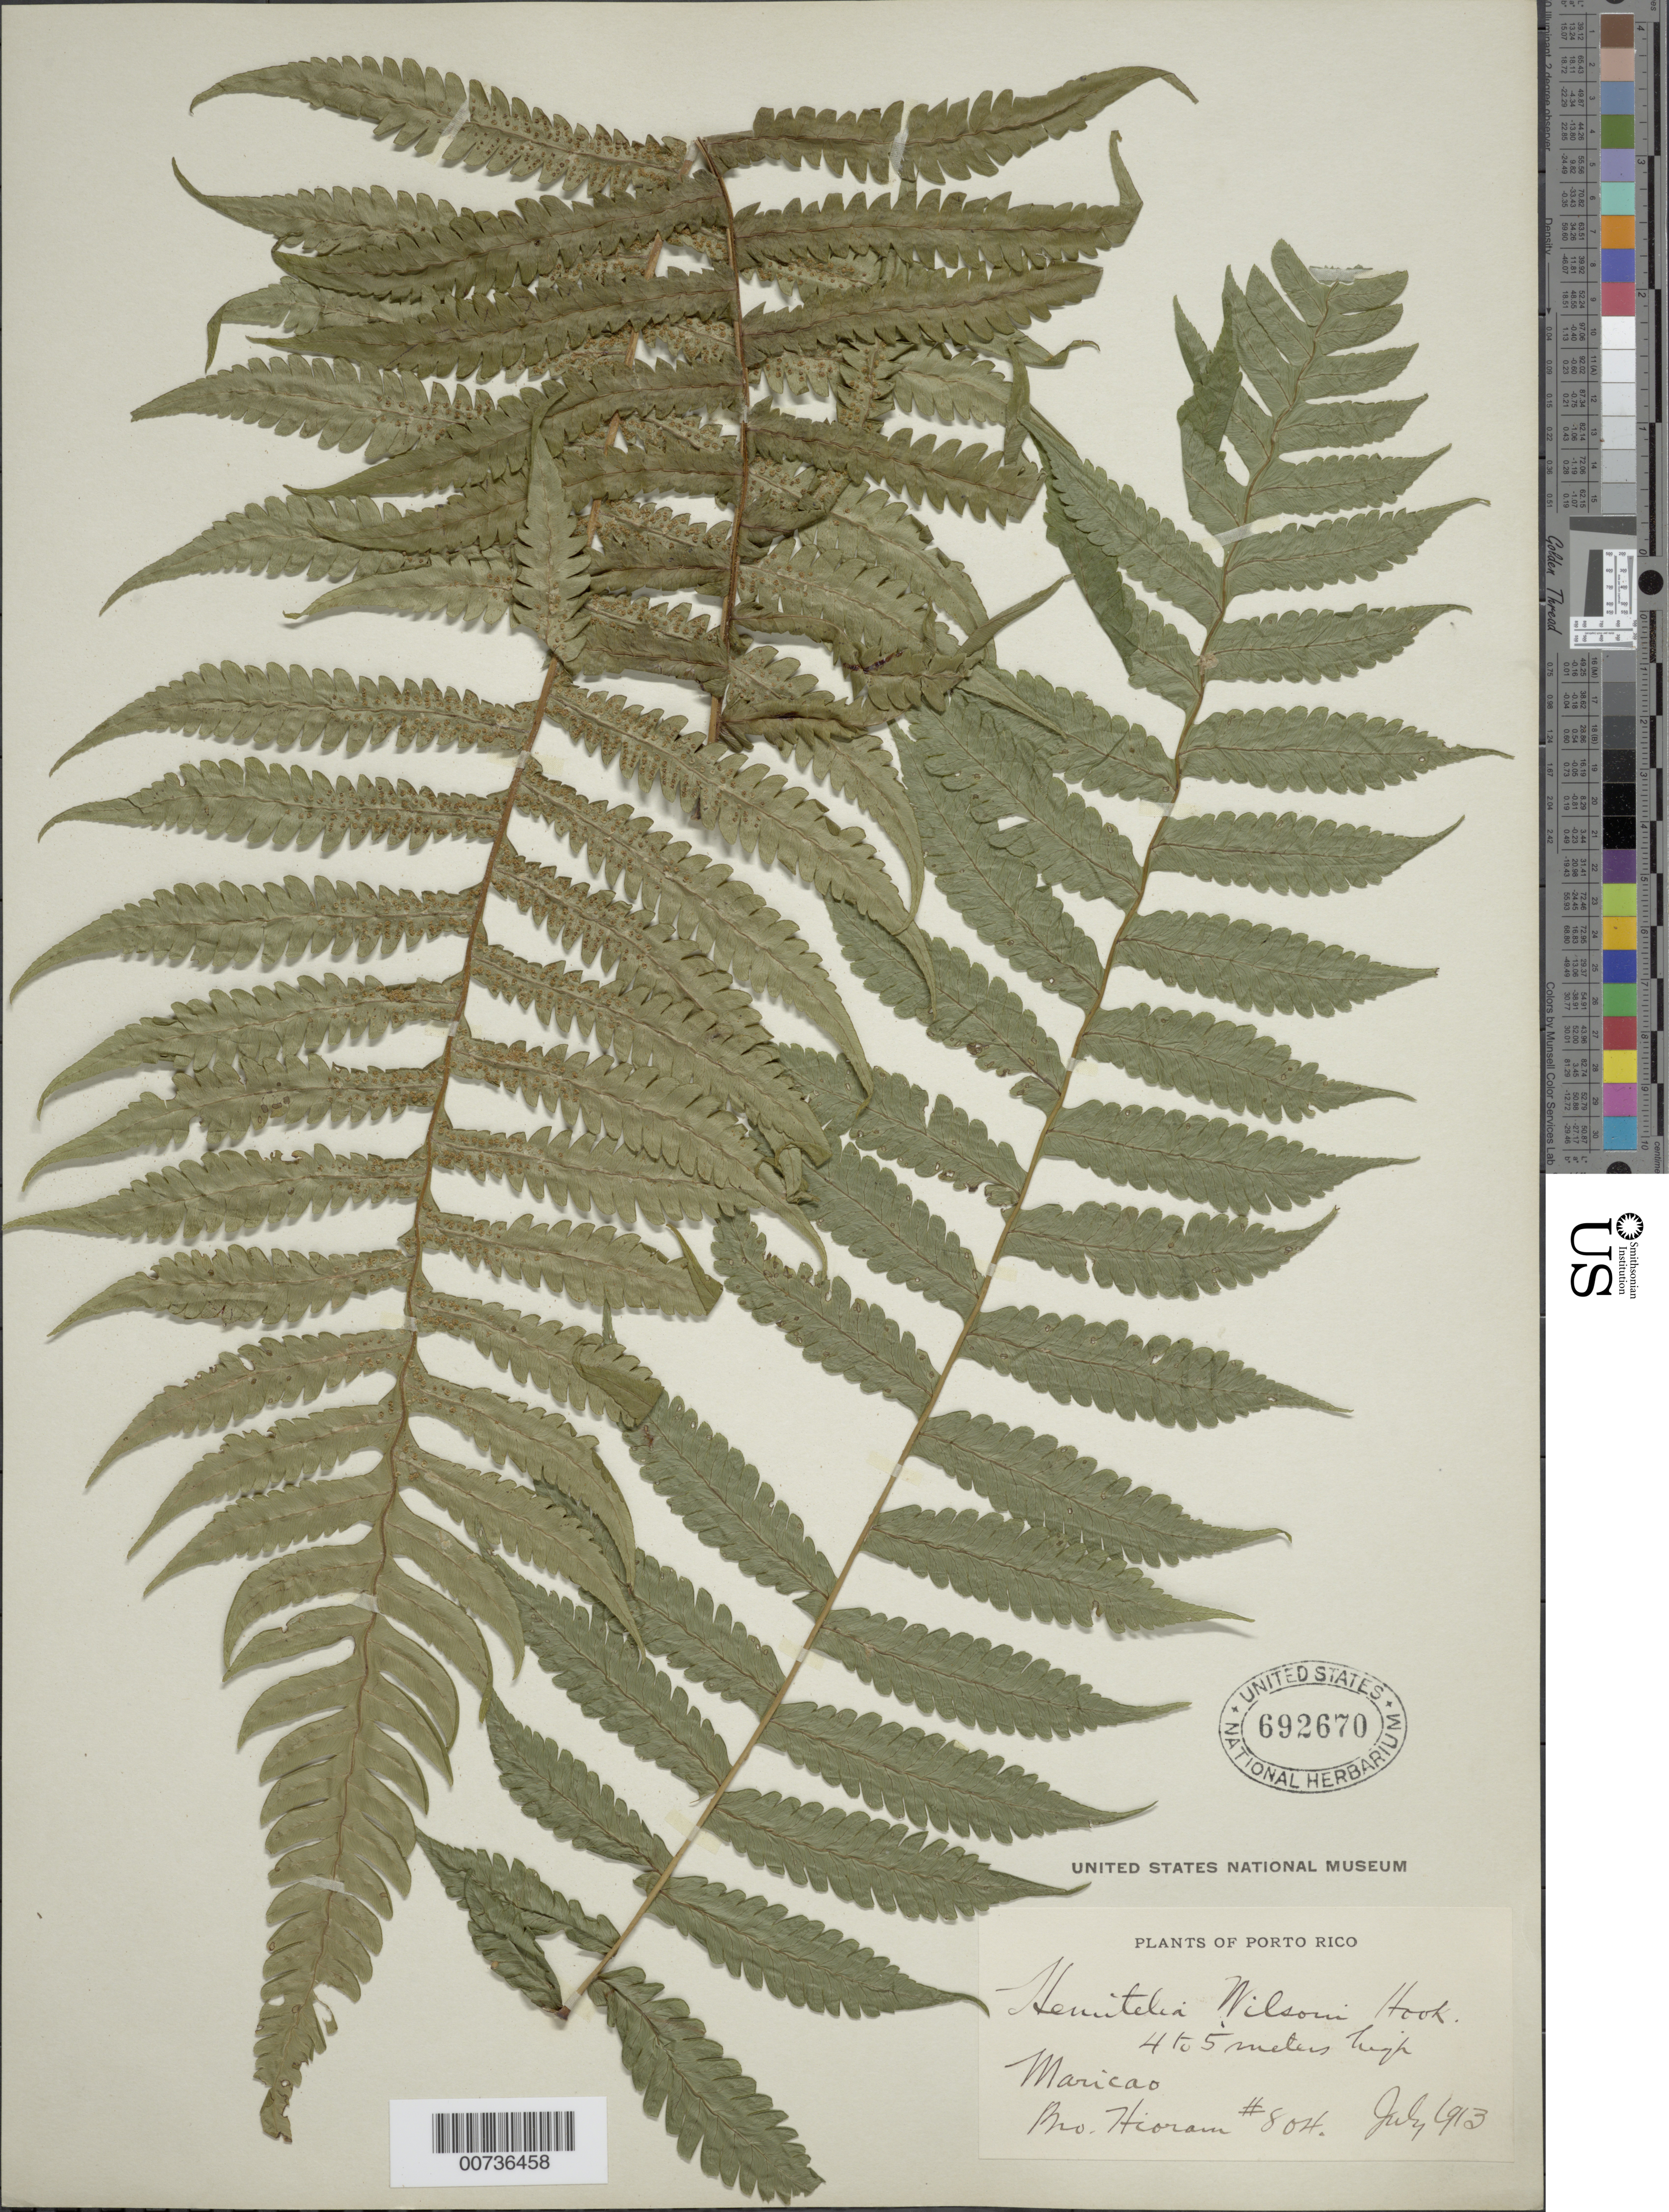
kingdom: Plantae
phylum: Tracheophyta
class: Polypodiopsida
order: Cyatheales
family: Cyatheaceae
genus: Cyathea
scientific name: Cyathea arborea x C. horrida (L.) Sm.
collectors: Bro. Hioram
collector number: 804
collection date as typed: Jul 1913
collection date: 1913-07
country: Puerto Rico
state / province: Maricao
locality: Maricao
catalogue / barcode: US 692670